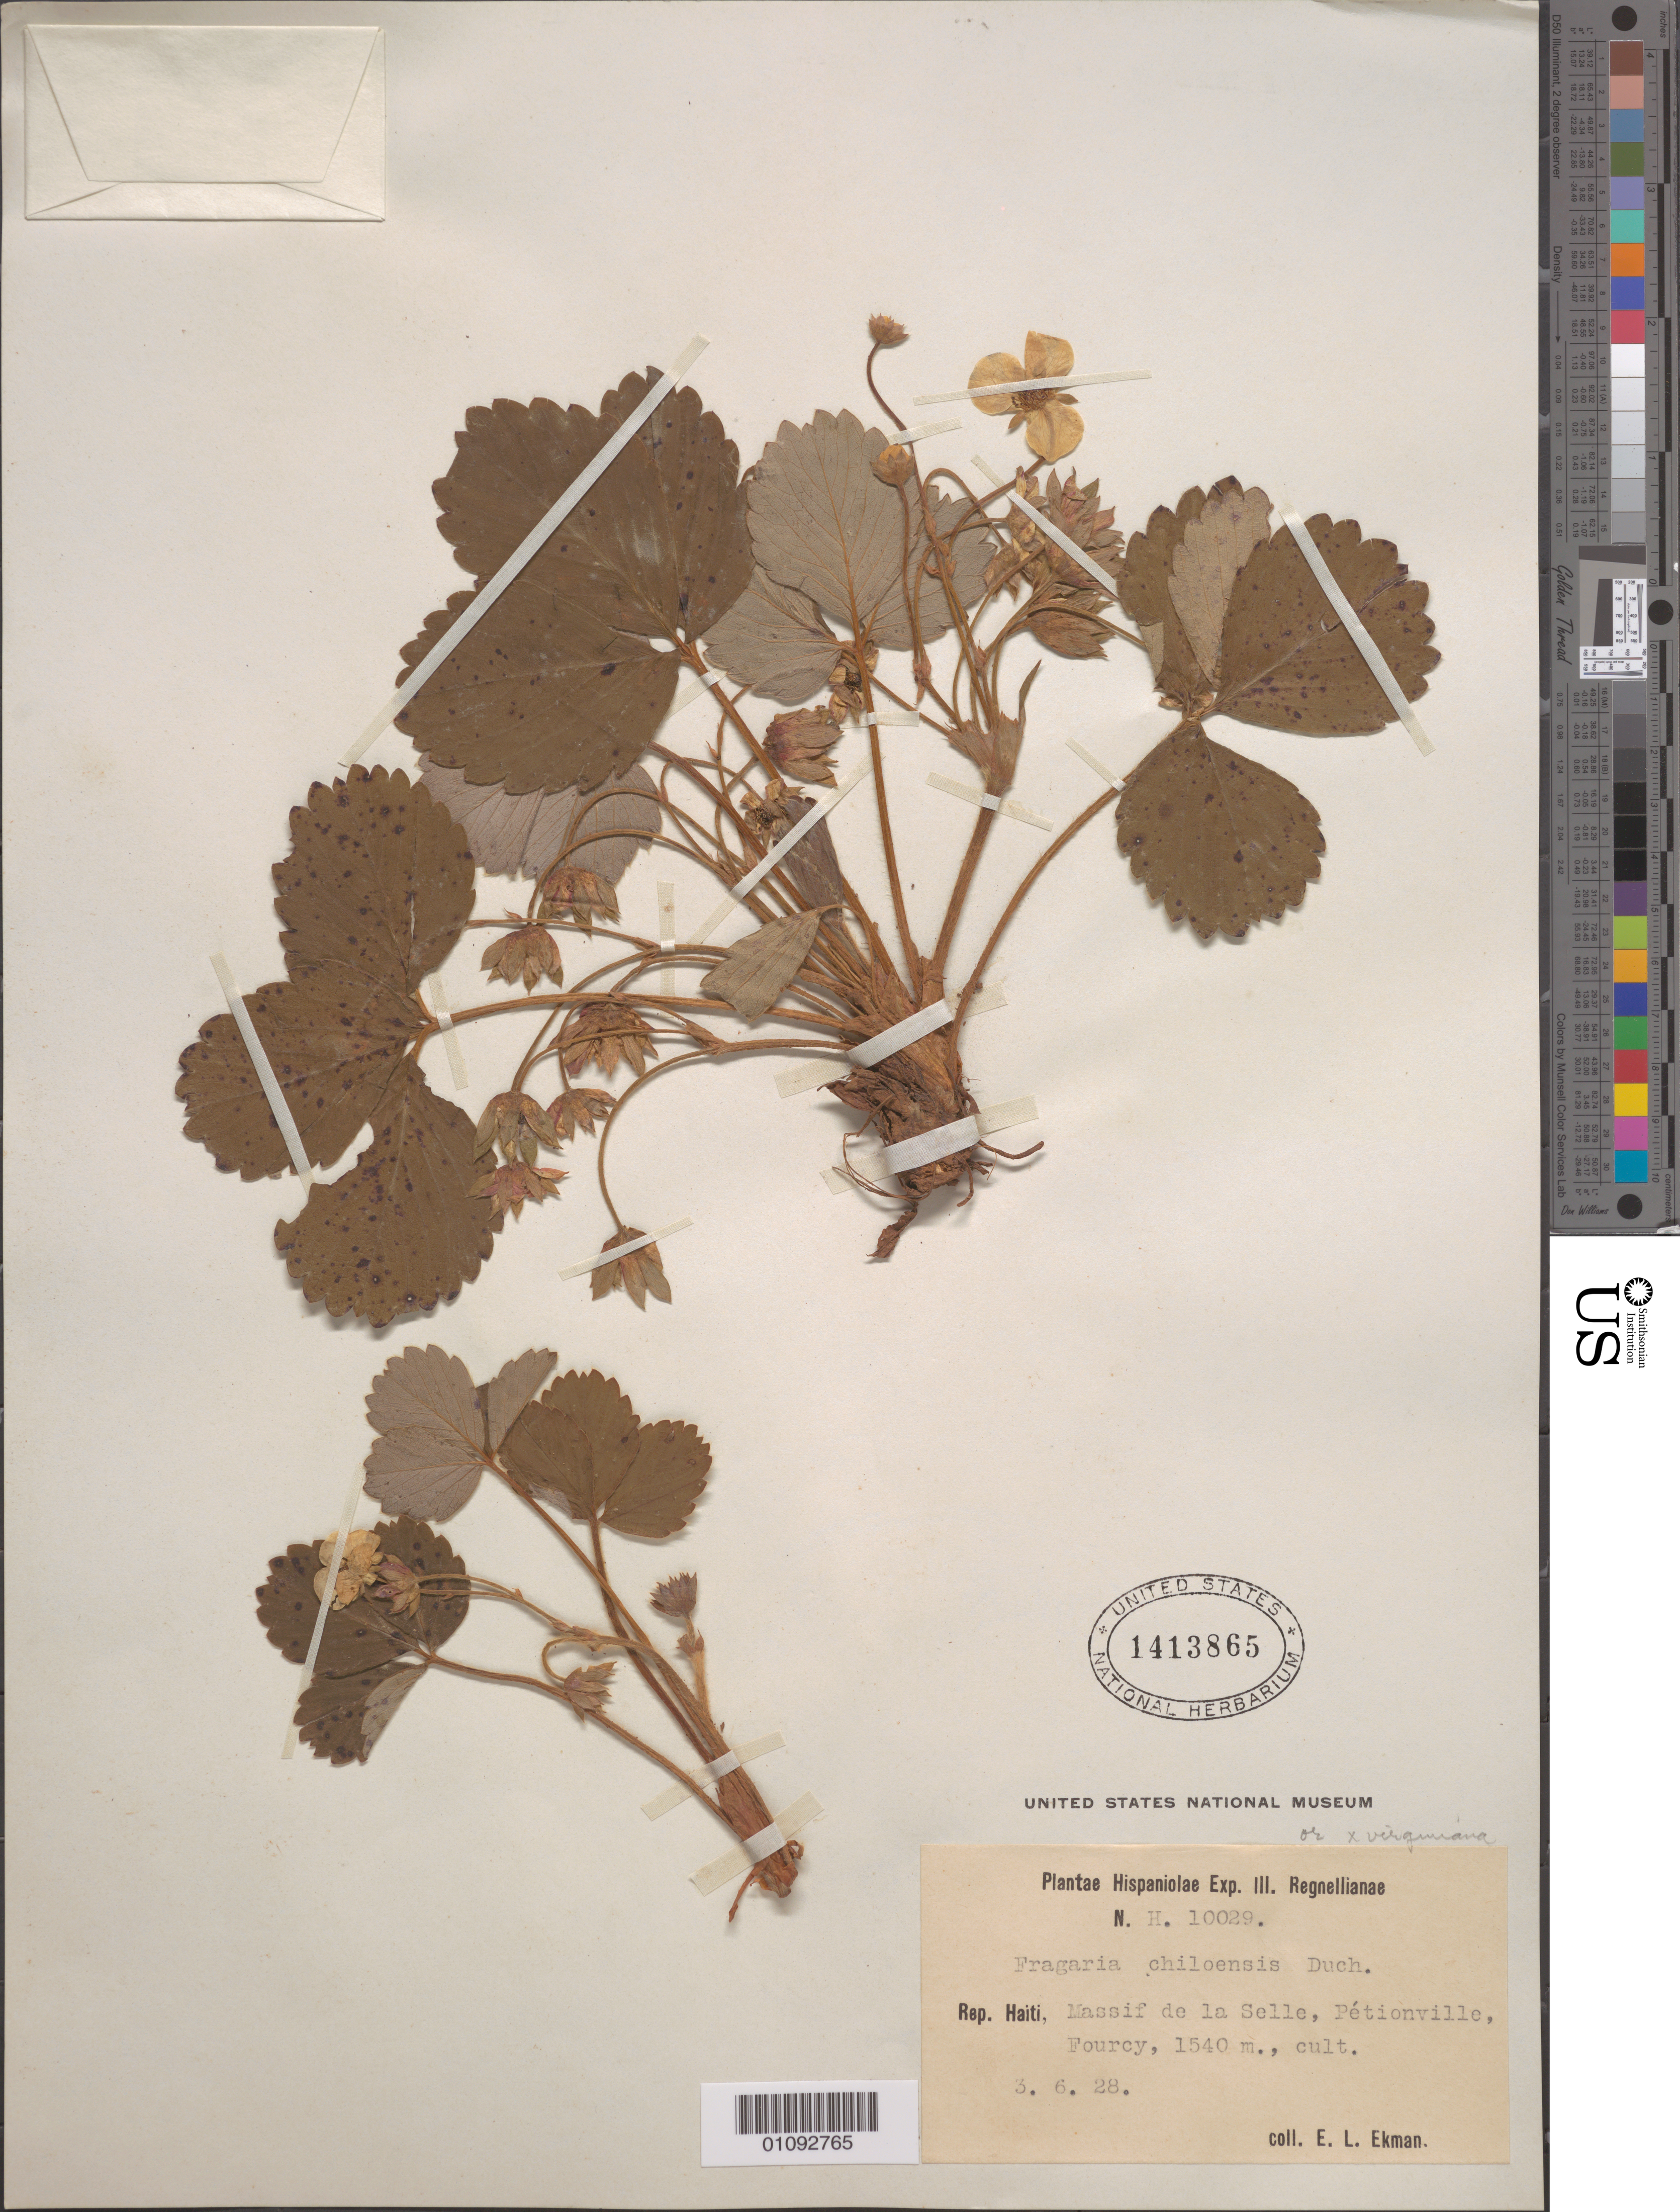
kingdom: Plantae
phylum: Tracheophyta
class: Magnoliopsida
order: Rosales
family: Rosaceae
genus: Fragaria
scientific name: Fragaria vesca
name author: L.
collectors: E. L. Ekman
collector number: H 10029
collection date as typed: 06 Mar 1928 or 03 Jun 1928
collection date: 1928-03-06 or 1928-06-03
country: Haiti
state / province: Óuest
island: Hispaniola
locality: Massif de la Selle, Petionville, Fourcy.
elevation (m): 1540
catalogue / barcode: US 1413865